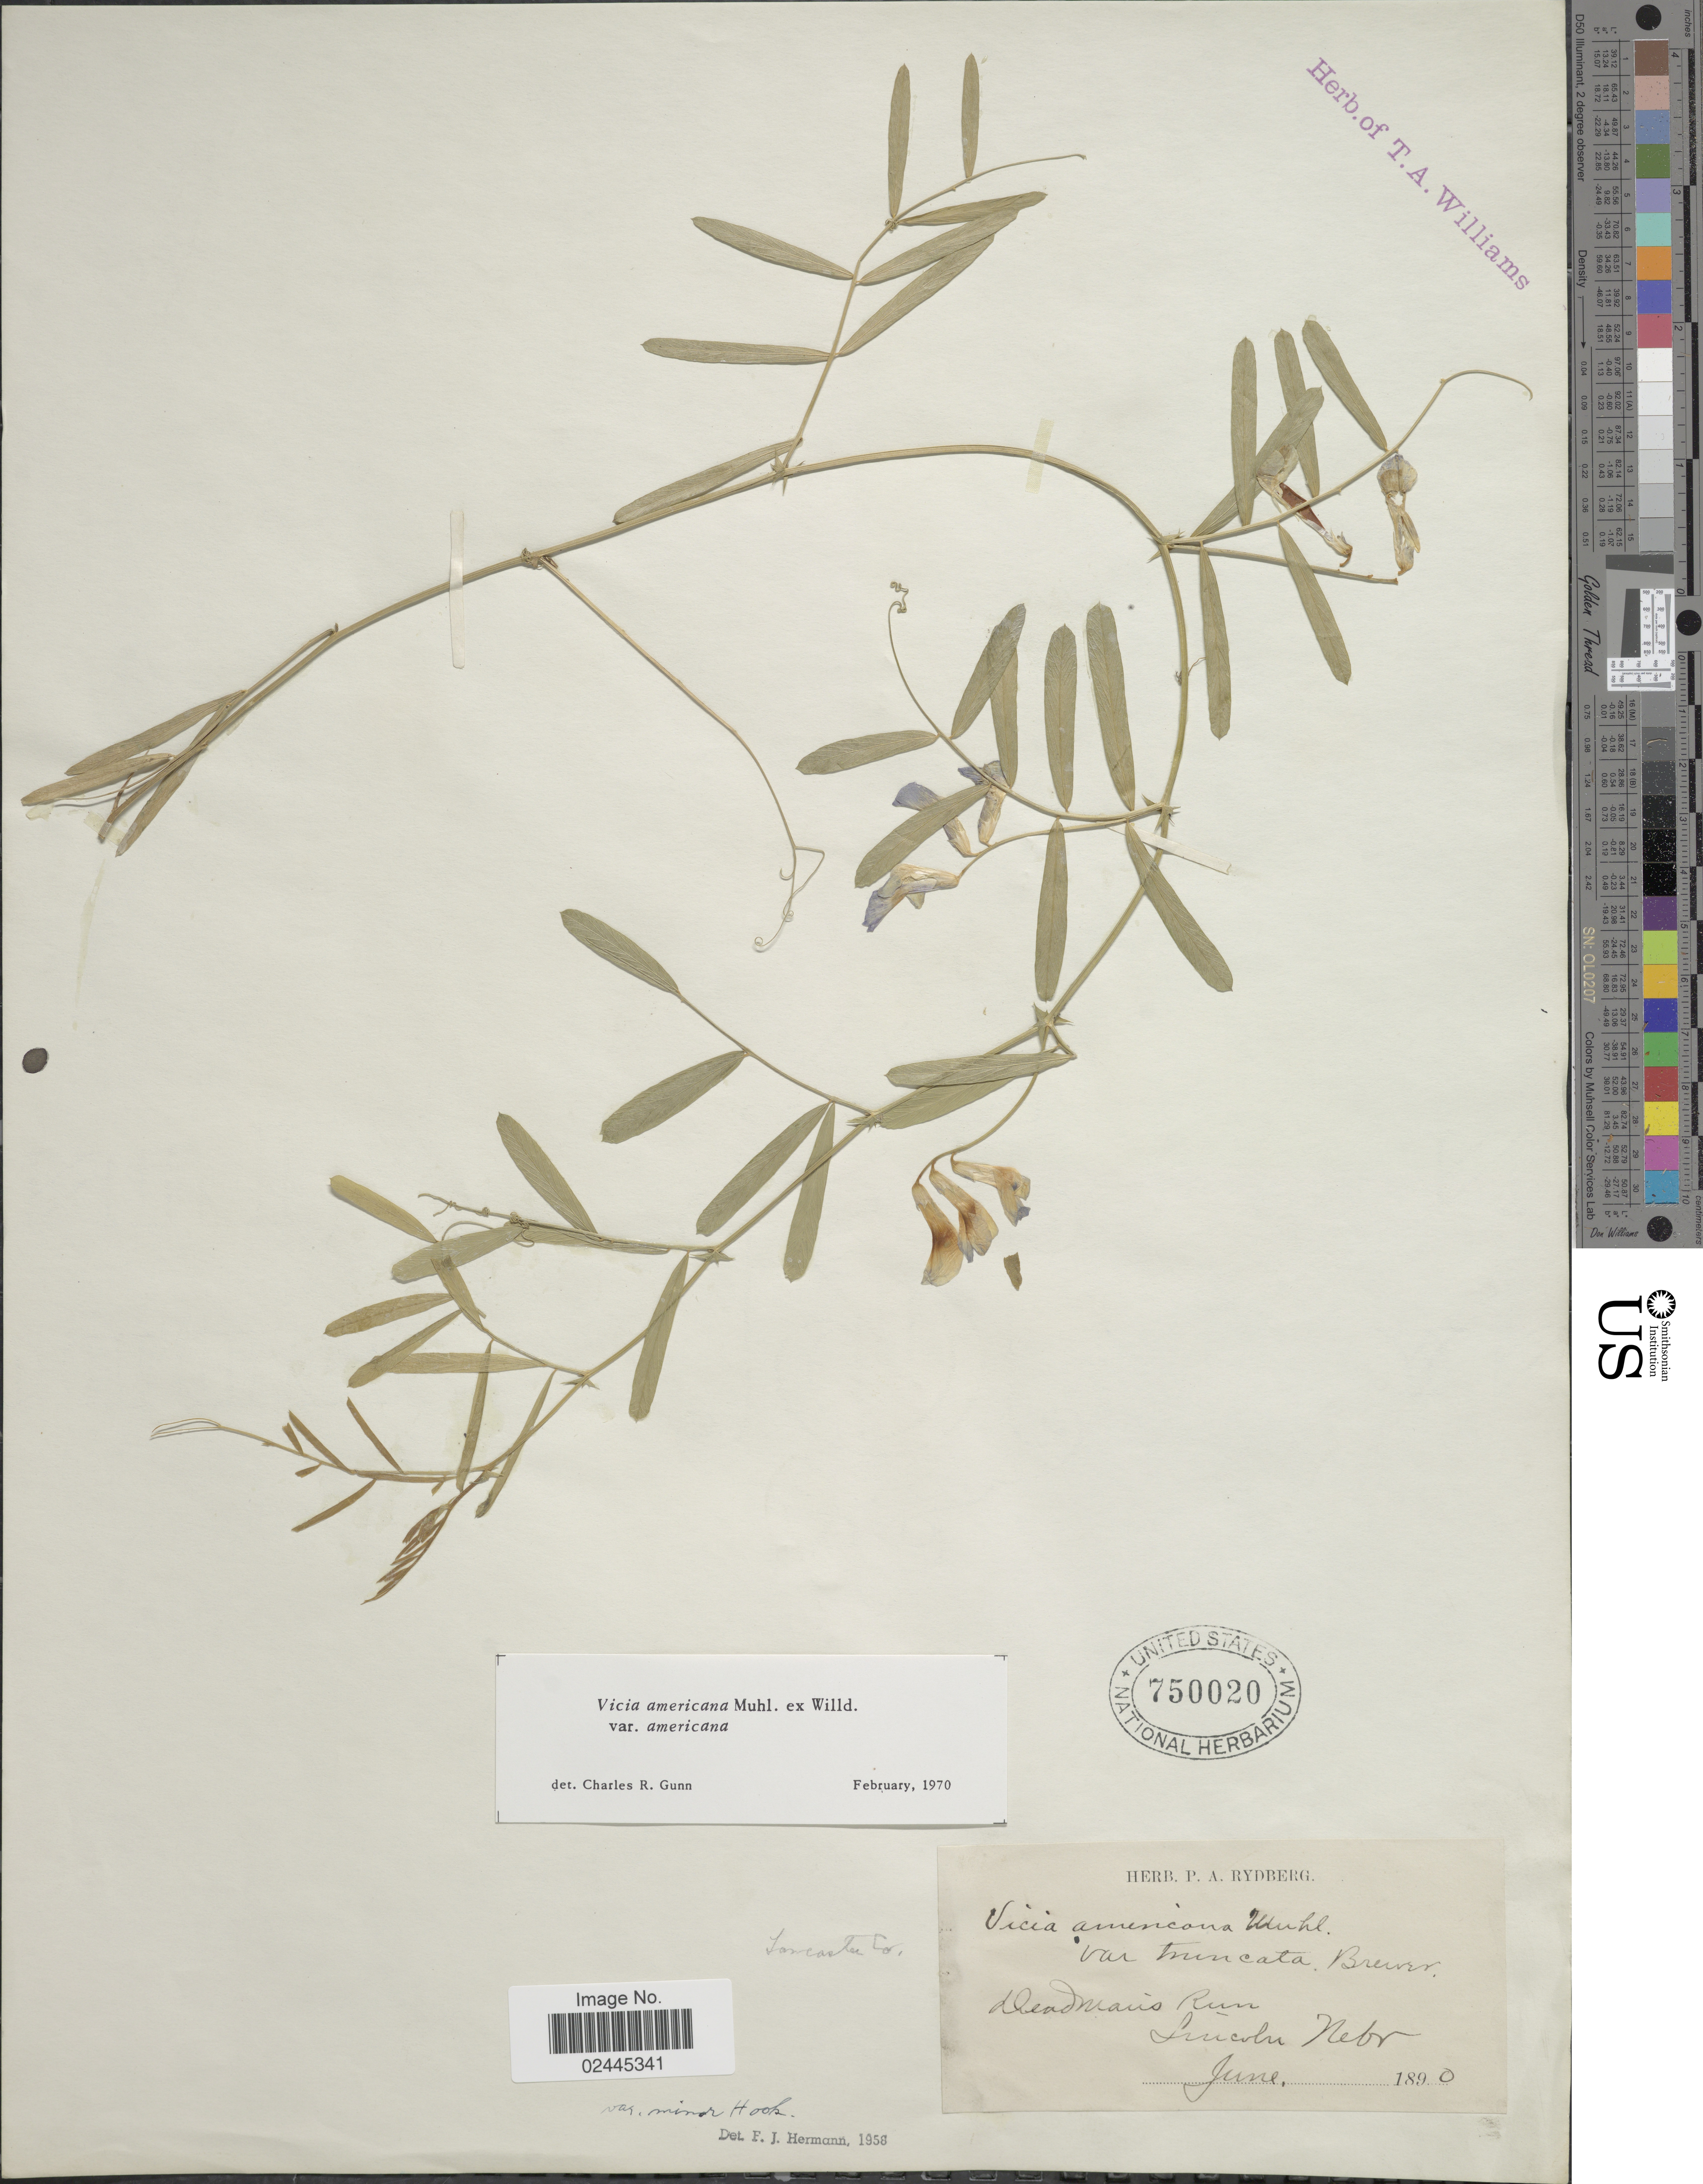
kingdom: Plantae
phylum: Tracheophyta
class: Magnoliopsida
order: Fabales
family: Fabaceae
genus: Vicia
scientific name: Vicia americana var. americana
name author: Muhl. ex Willd.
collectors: ex herb. P. A. Rydberg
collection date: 1890-06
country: United States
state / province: Nebraska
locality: Deadman's Run. Lincoln Nebr. Lancaster Co.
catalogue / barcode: US 750020